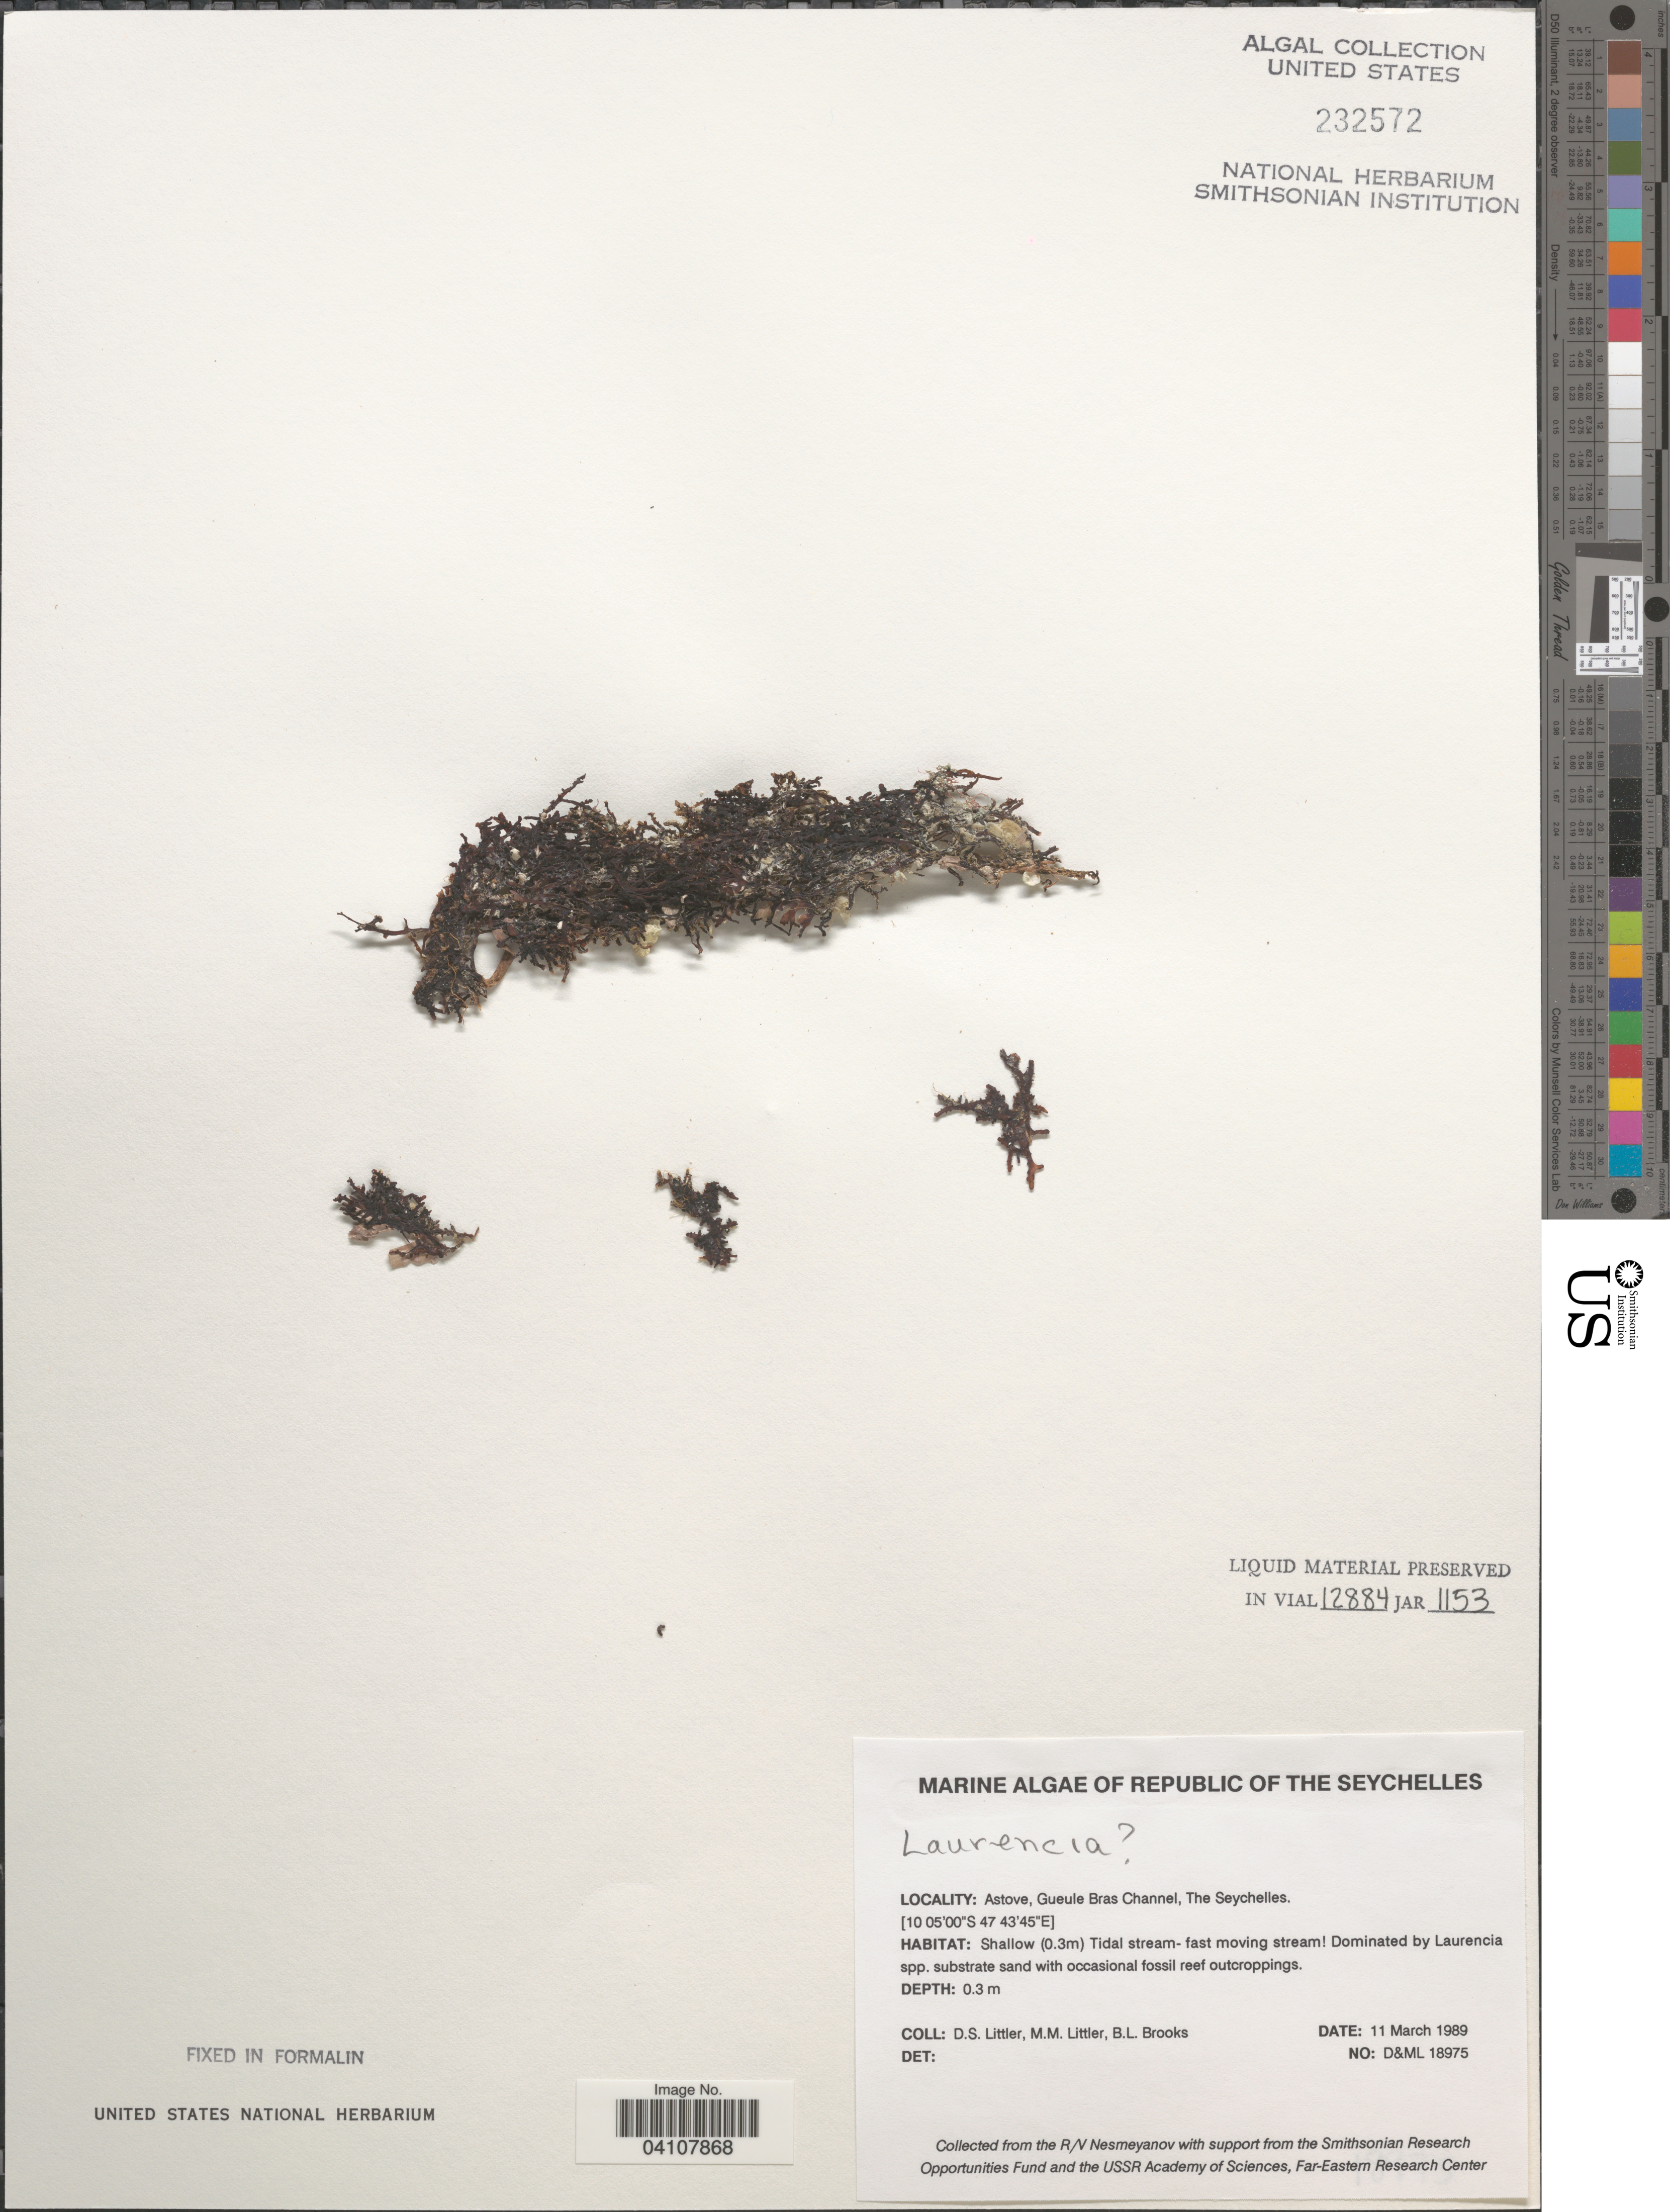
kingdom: Plantae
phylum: Rhodophyta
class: Florideophyceae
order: Ceramiales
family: Rhodomelaceae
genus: Laurencia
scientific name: Laurencia sp.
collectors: D. S. Littler & B. Brooks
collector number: D&ML18975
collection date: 1989-03-11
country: Seychelles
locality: Republic of the Seychelles. Astove, Gueule Bras Channel.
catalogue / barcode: US 232572